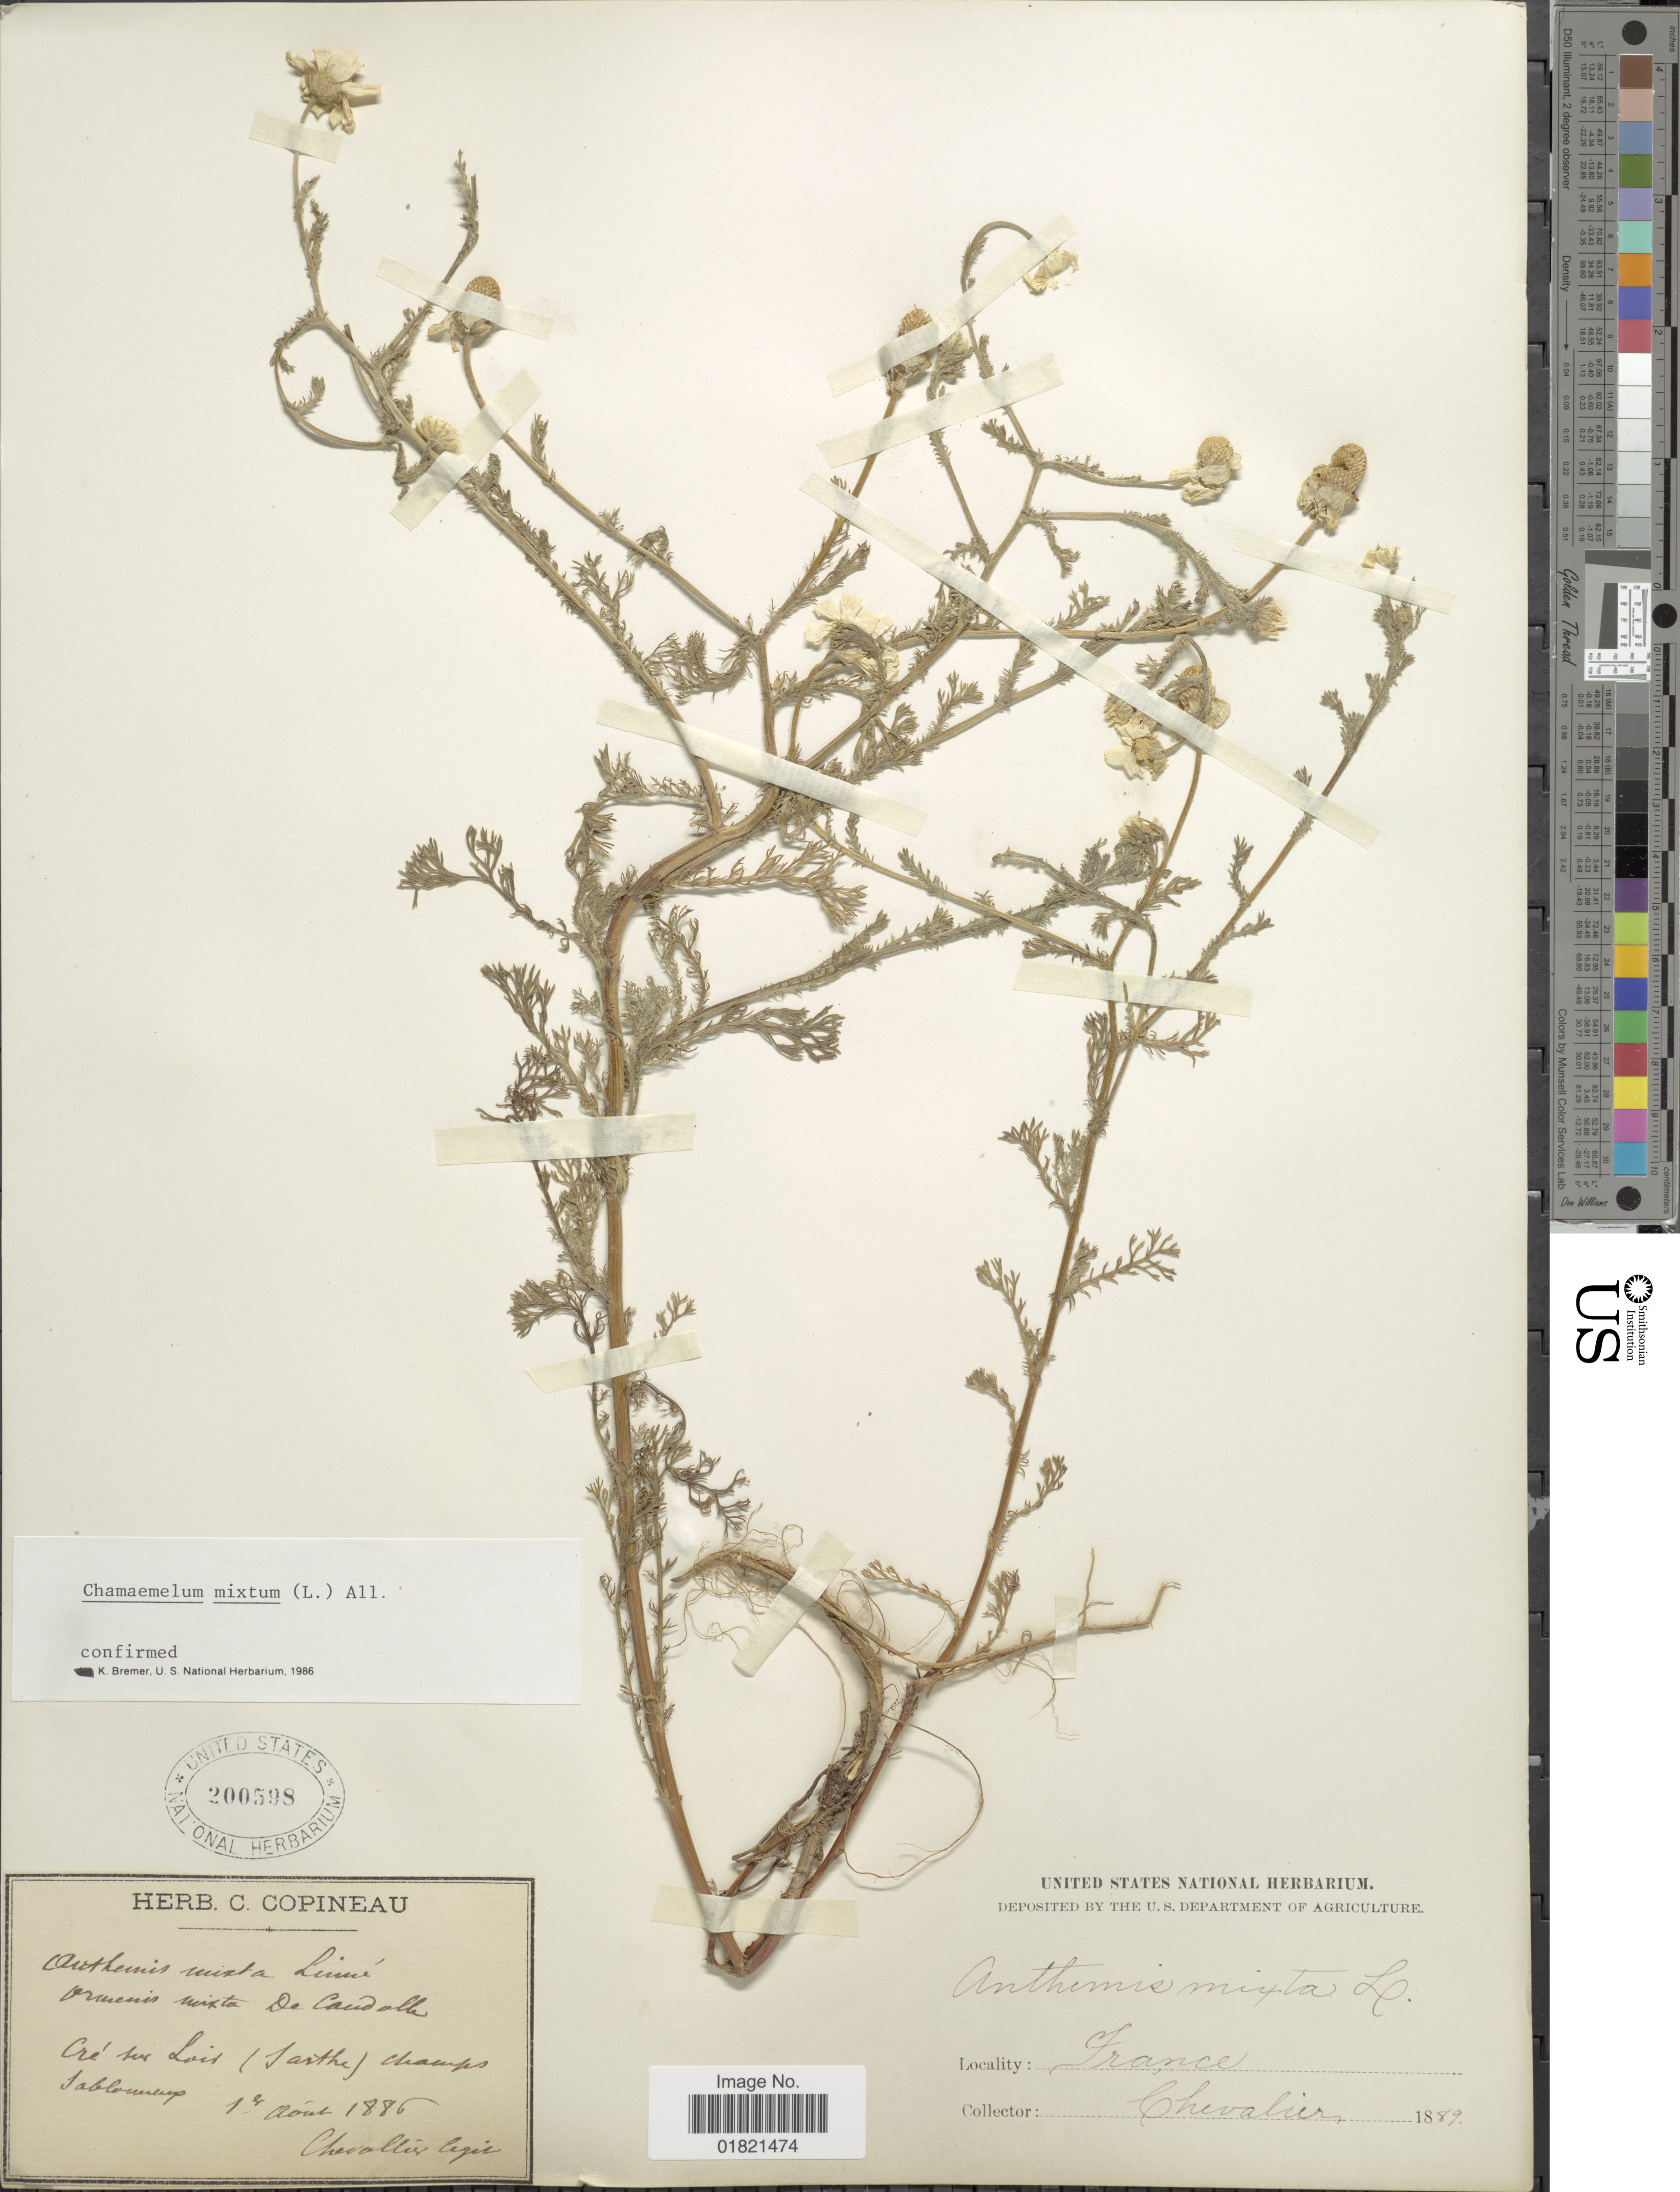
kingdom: Plantae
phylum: Tracheophyta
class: Magnoliopsida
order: Asterales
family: Asteraceae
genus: Chamaemelum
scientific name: Chamaemelum mixtum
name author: L.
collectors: Chevalier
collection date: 1886-08-01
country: France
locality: Cre' sur Lois (Sarhe) champs Sablomens [interpreted]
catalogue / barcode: US 200598